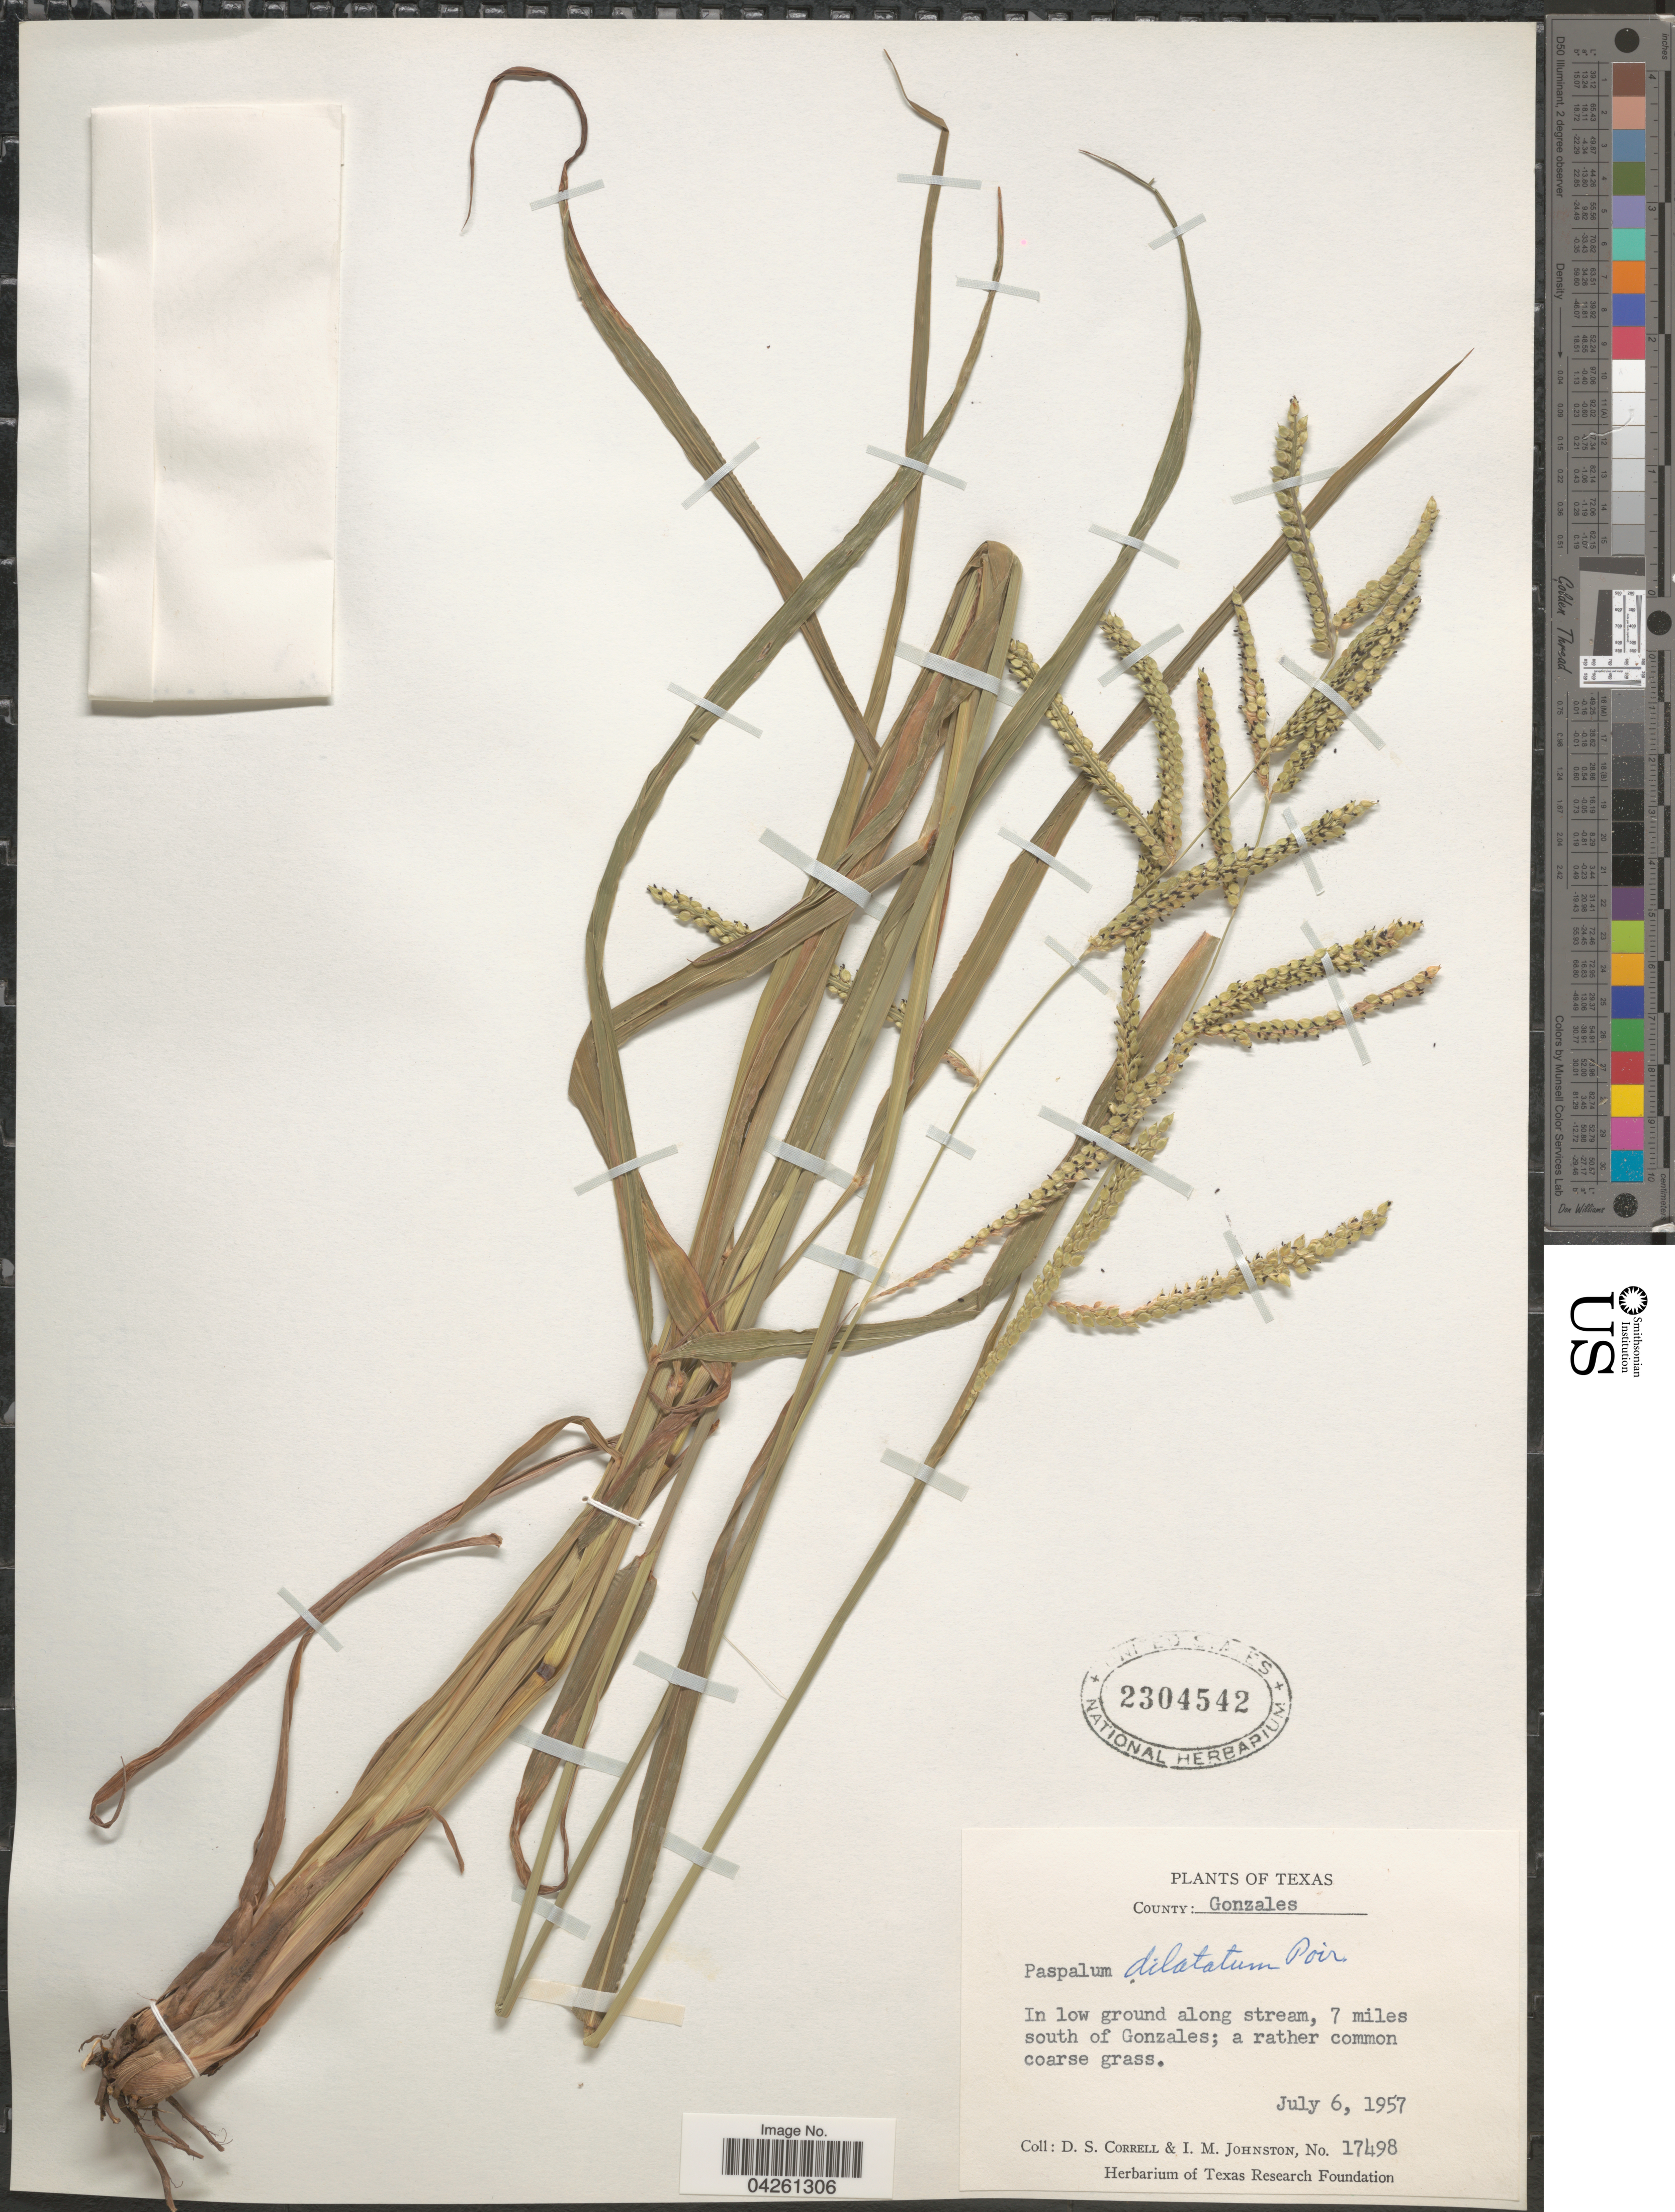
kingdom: Plantae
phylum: Tracheophyta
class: Liliopsida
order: Poales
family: Poaceae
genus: Paspalum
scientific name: Paspalum dilatatum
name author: Poir.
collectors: D. S. Correll & I.M. Johnston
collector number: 17498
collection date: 1957-07-06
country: United States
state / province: Texas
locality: County: Gonzales. In low ground along stream, 7 miles south of Gonzales; a rather common coarse grass.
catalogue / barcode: US 2304542